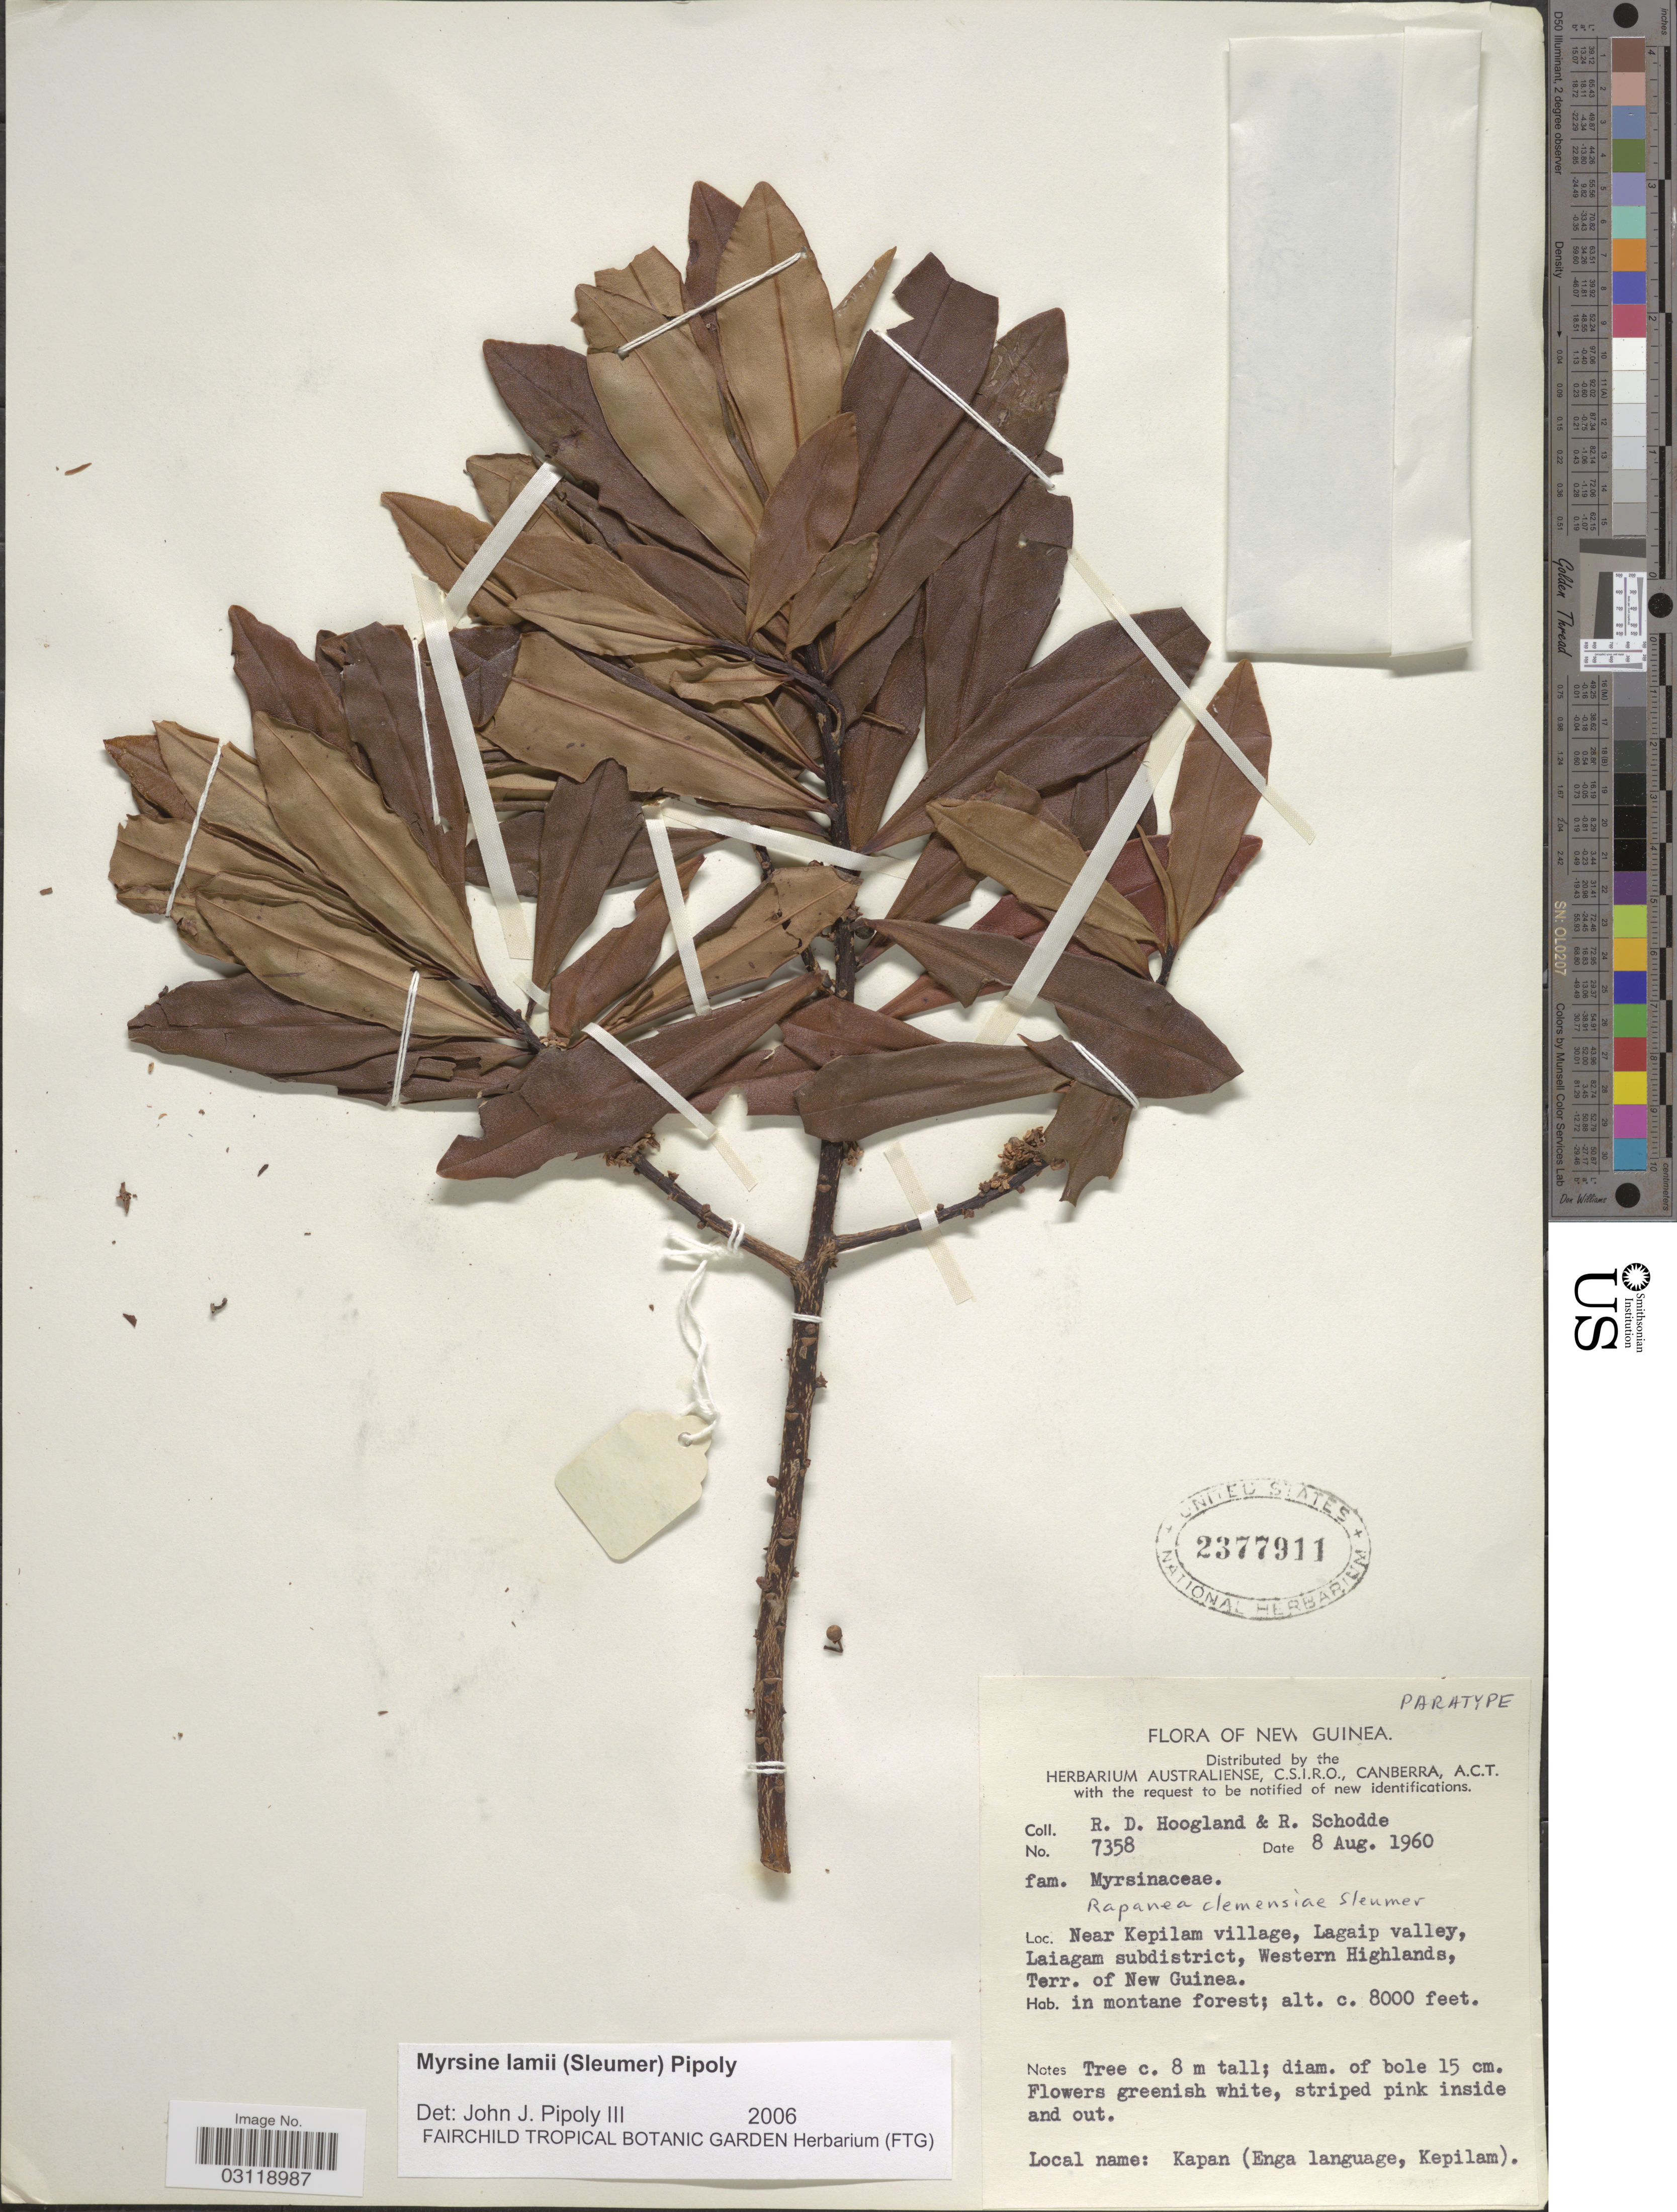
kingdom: Plantae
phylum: Tracheophyta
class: Magnoliopsida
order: Ericales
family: Primulaceae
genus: Rapanea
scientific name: Rapanea clemensiae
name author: Sleumer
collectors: R. D. Hoogland & R. Schodde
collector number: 7358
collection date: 1960-08-08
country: Papua New Guinea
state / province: Western Highlands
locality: New Guinea. Near Kepilam village, Lagaip valley, Laiagam subdistrict, Terr. of New Guinea.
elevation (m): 2438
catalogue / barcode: US 2377911